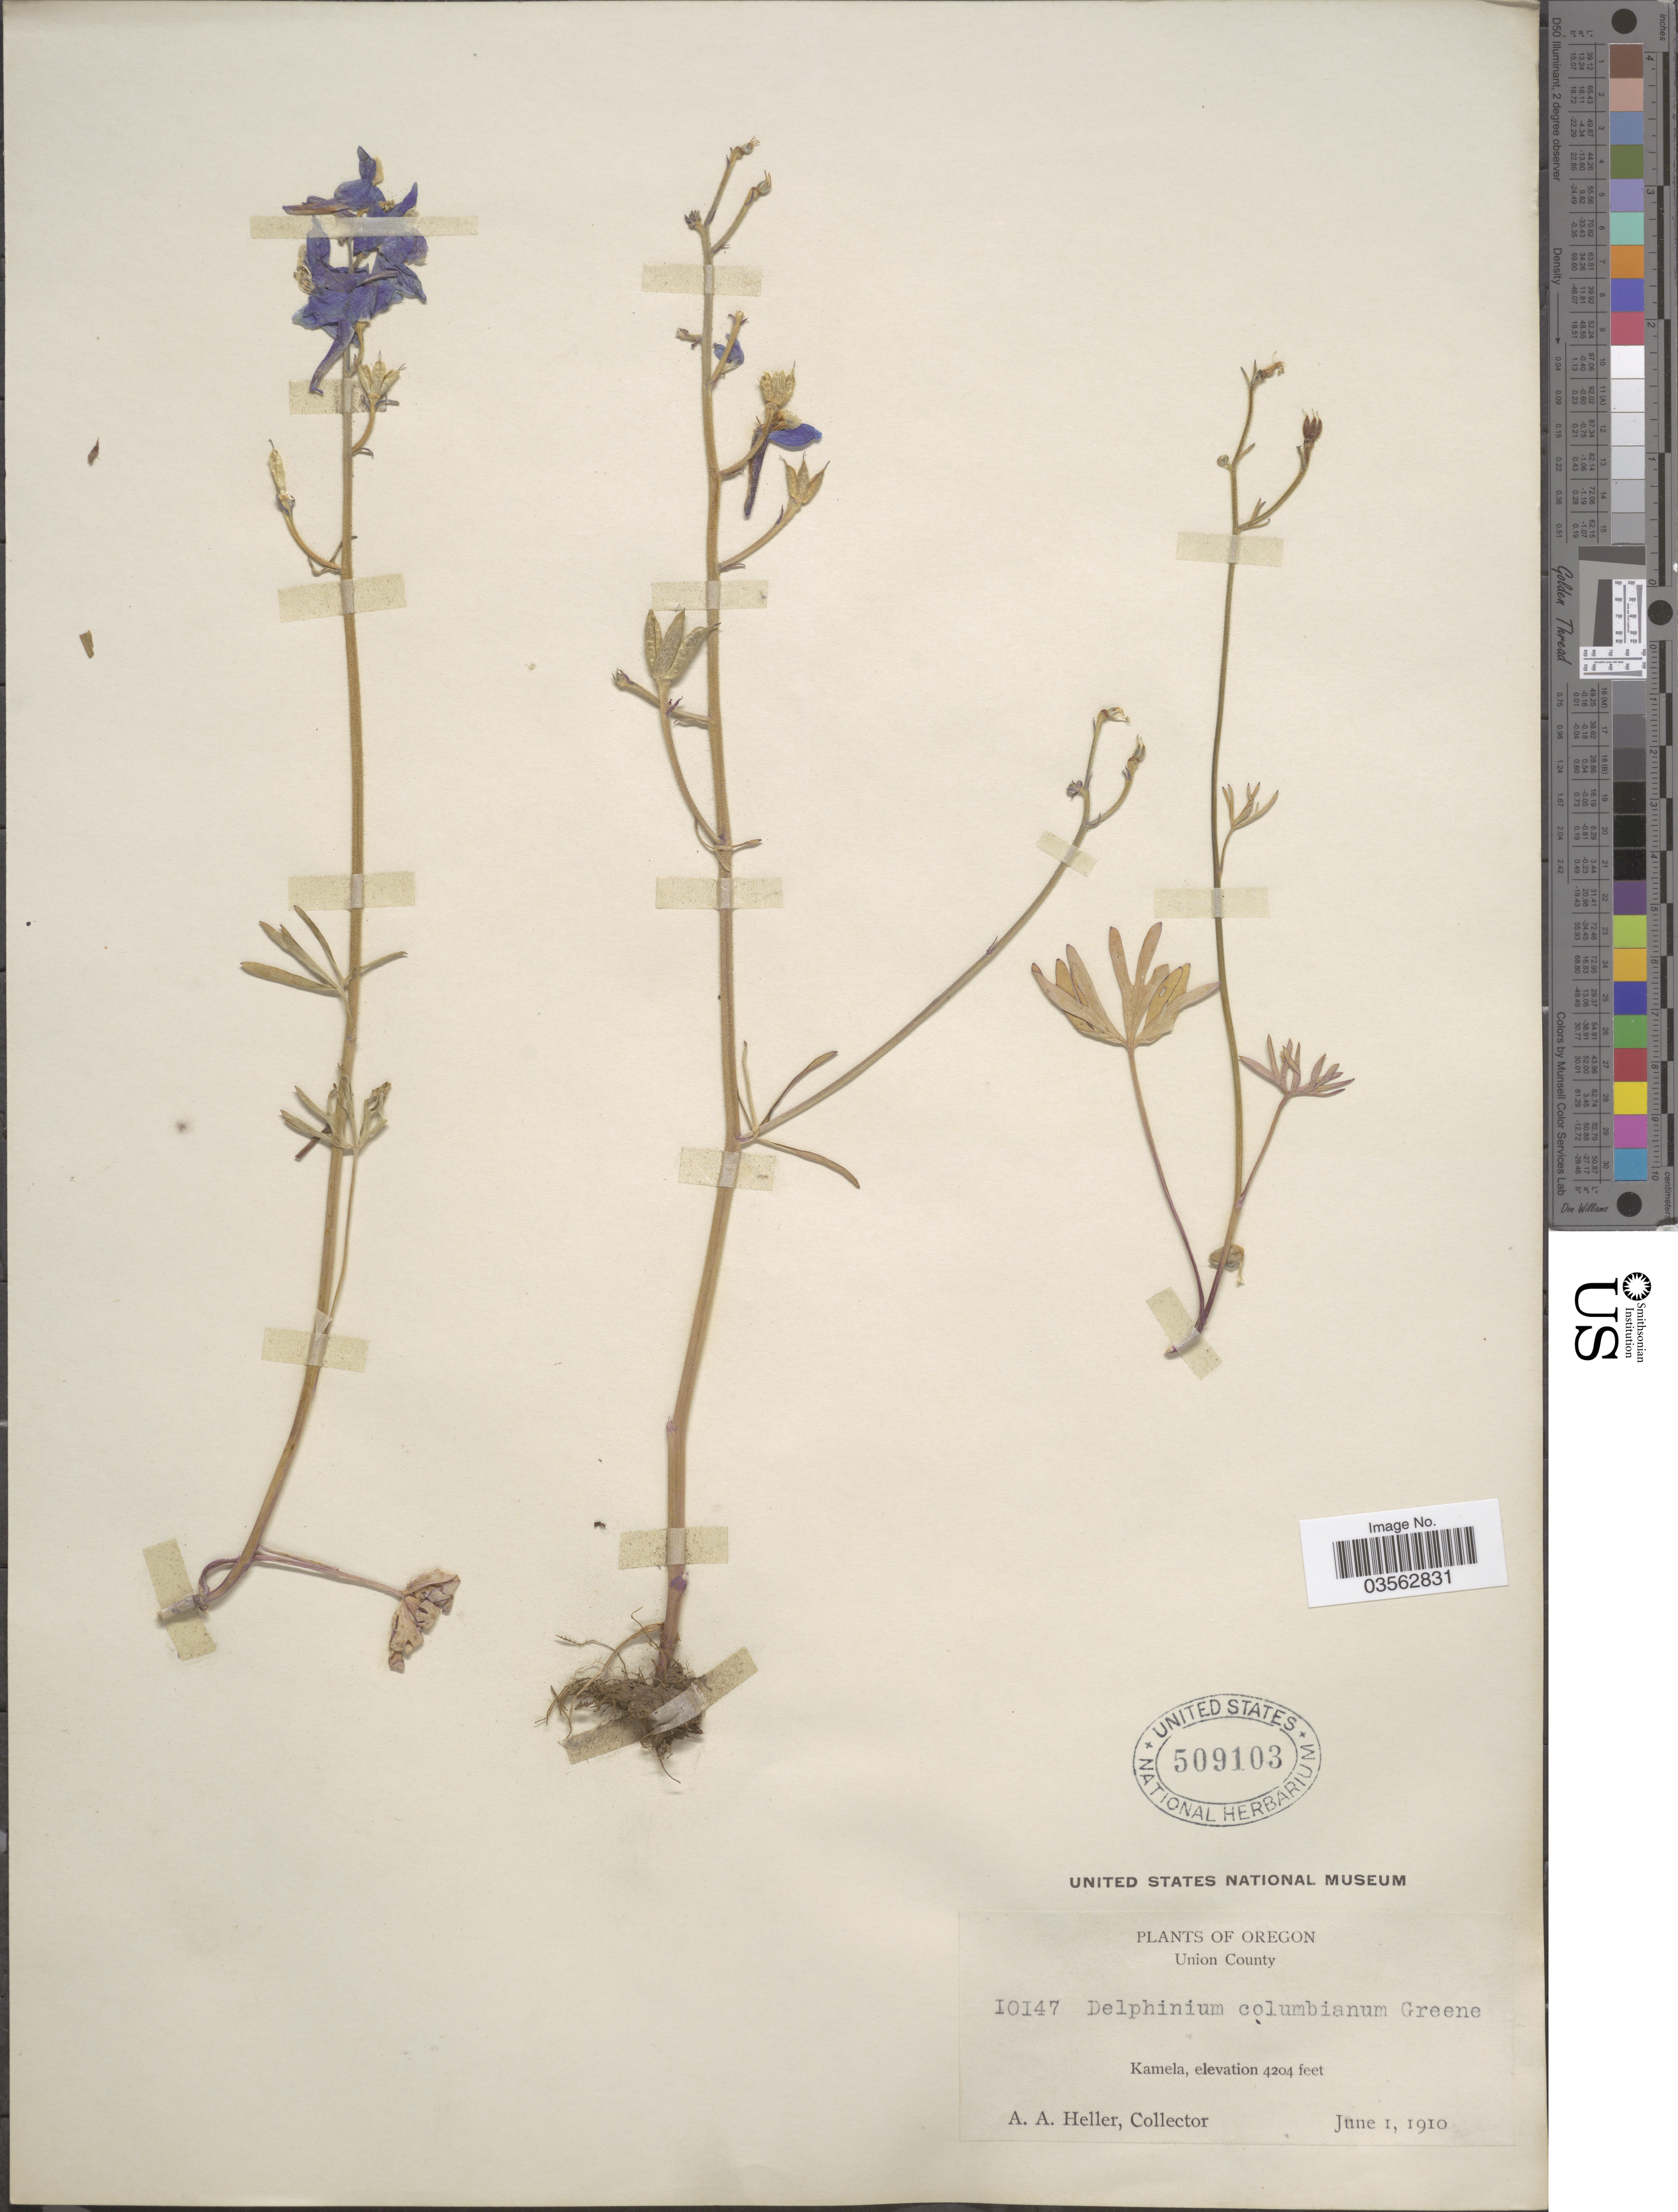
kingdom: Plantae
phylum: Tracheophyta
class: Magnoliopsida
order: Ranunculales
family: Ranunculaceae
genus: Delphinium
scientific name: Delphinium columbianum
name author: Greene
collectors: A. A. Heller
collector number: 10147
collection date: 1910-06-01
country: United States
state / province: Oregon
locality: Union county. Kamela.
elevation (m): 1281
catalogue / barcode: US 509103